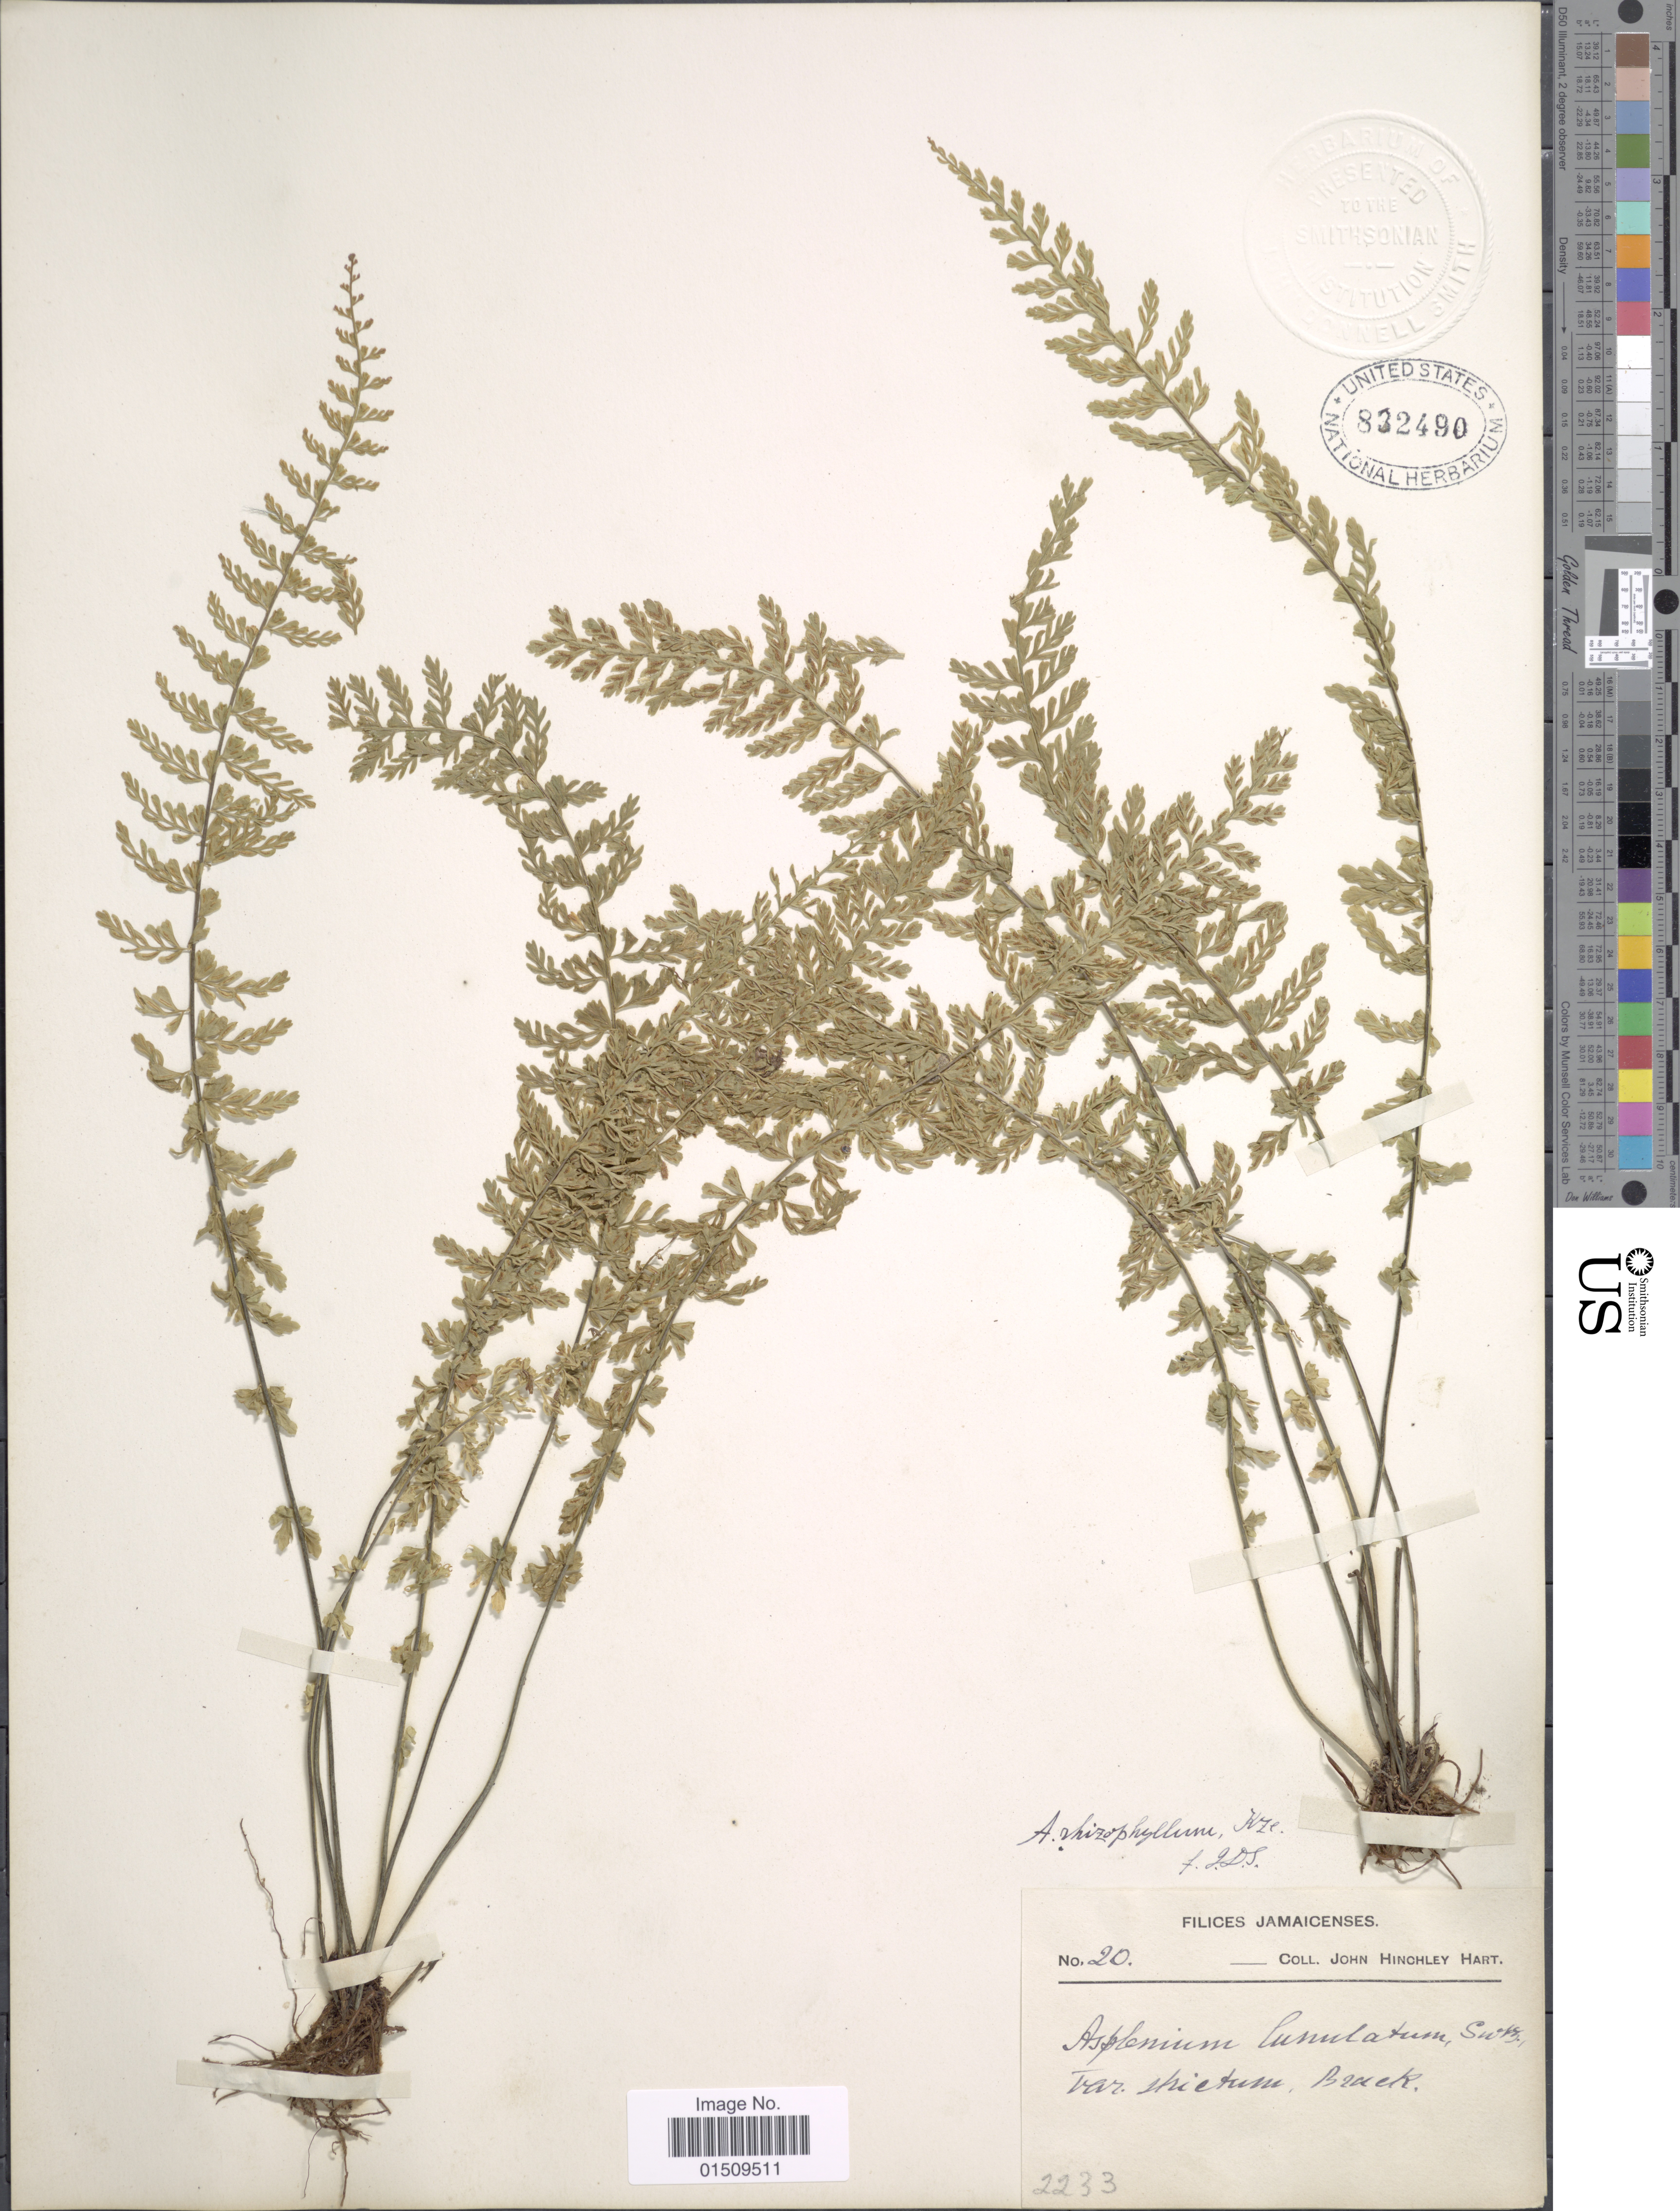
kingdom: Plantae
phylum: Tracheophyta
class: Polypodiopsida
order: Polypodiales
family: Aspleniaceae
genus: Asplenium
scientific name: Asplenium sciadophilum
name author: Proctor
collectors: J. H. Hart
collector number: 20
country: Jamaica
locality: Jamaicenses.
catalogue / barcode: US 832490